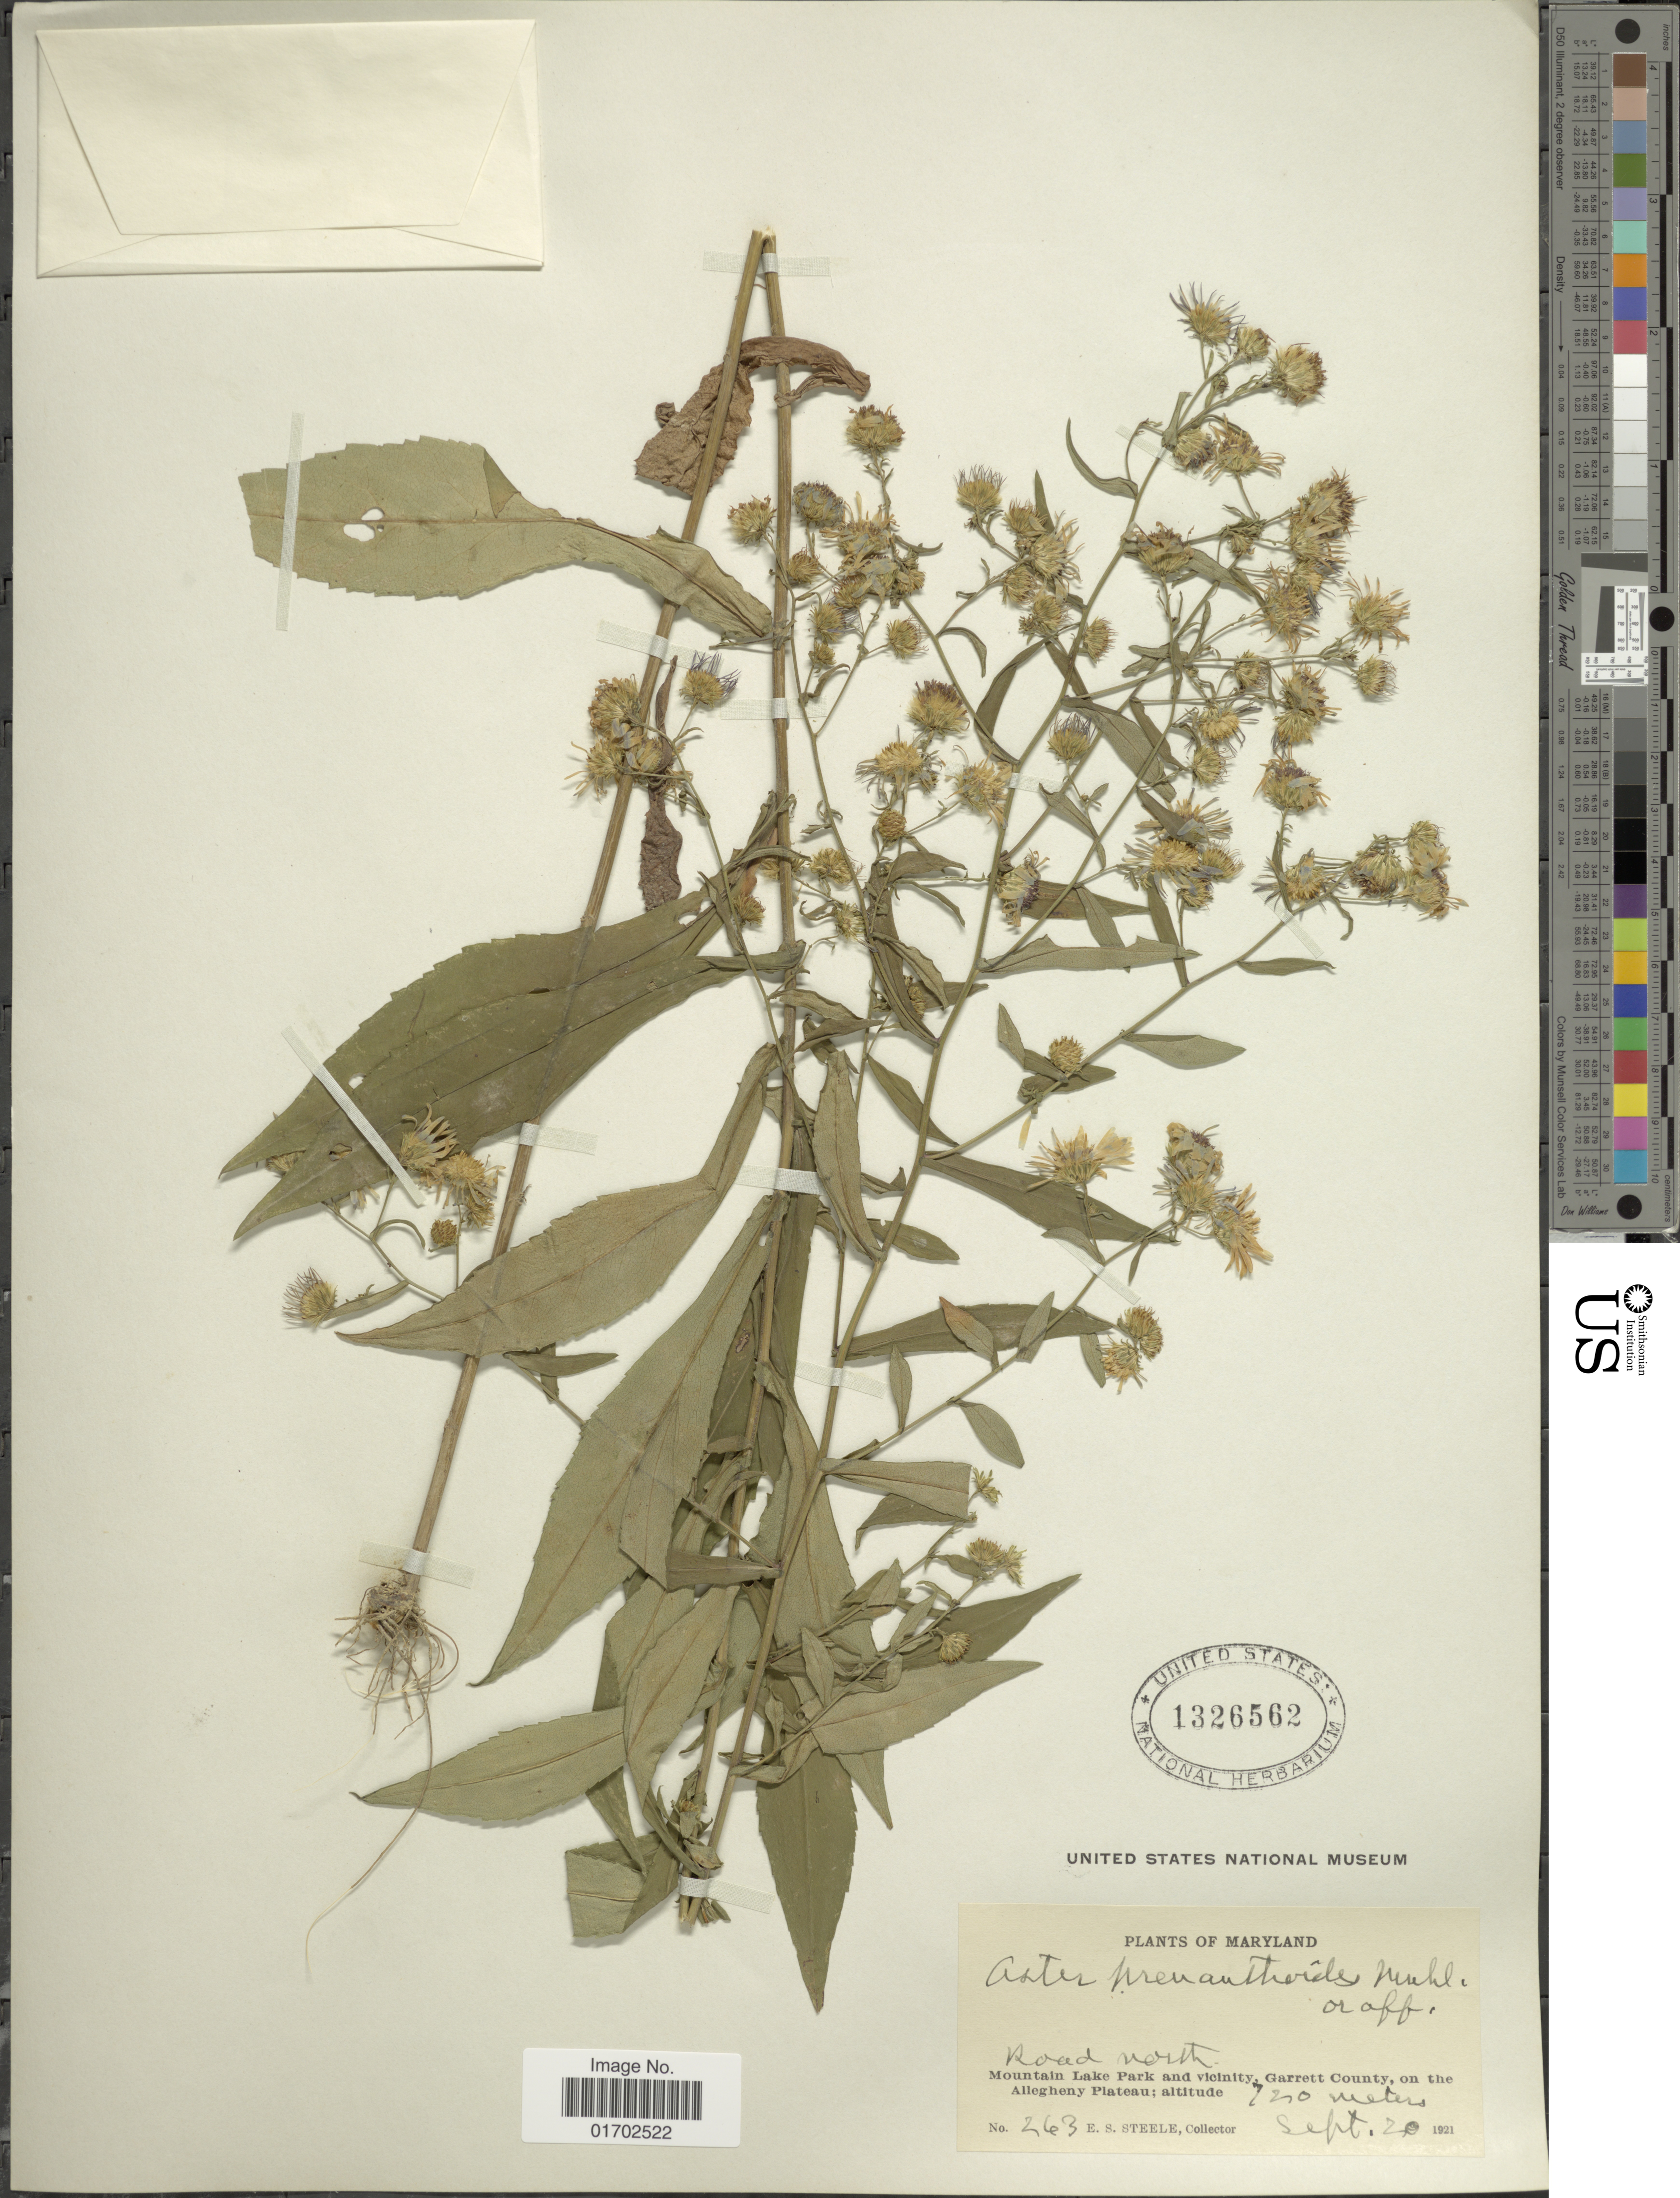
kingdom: Plantae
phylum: Tracheophyta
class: Magnoliopsida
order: Asterales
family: Asteraceae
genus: Symphyotrichum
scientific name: Symphyotrichum prenanthoides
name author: (Muhl. ex Willd.) G.L. Nesom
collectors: E. Steele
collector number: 263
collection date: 1921-09-20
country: United States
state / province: Maryland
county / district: Garrett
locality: Maryland. Road north. Mountain Laka Park and vicinity, Garrett County, on the Allegheny Plateau.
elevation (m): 720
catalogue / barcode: US 1326562